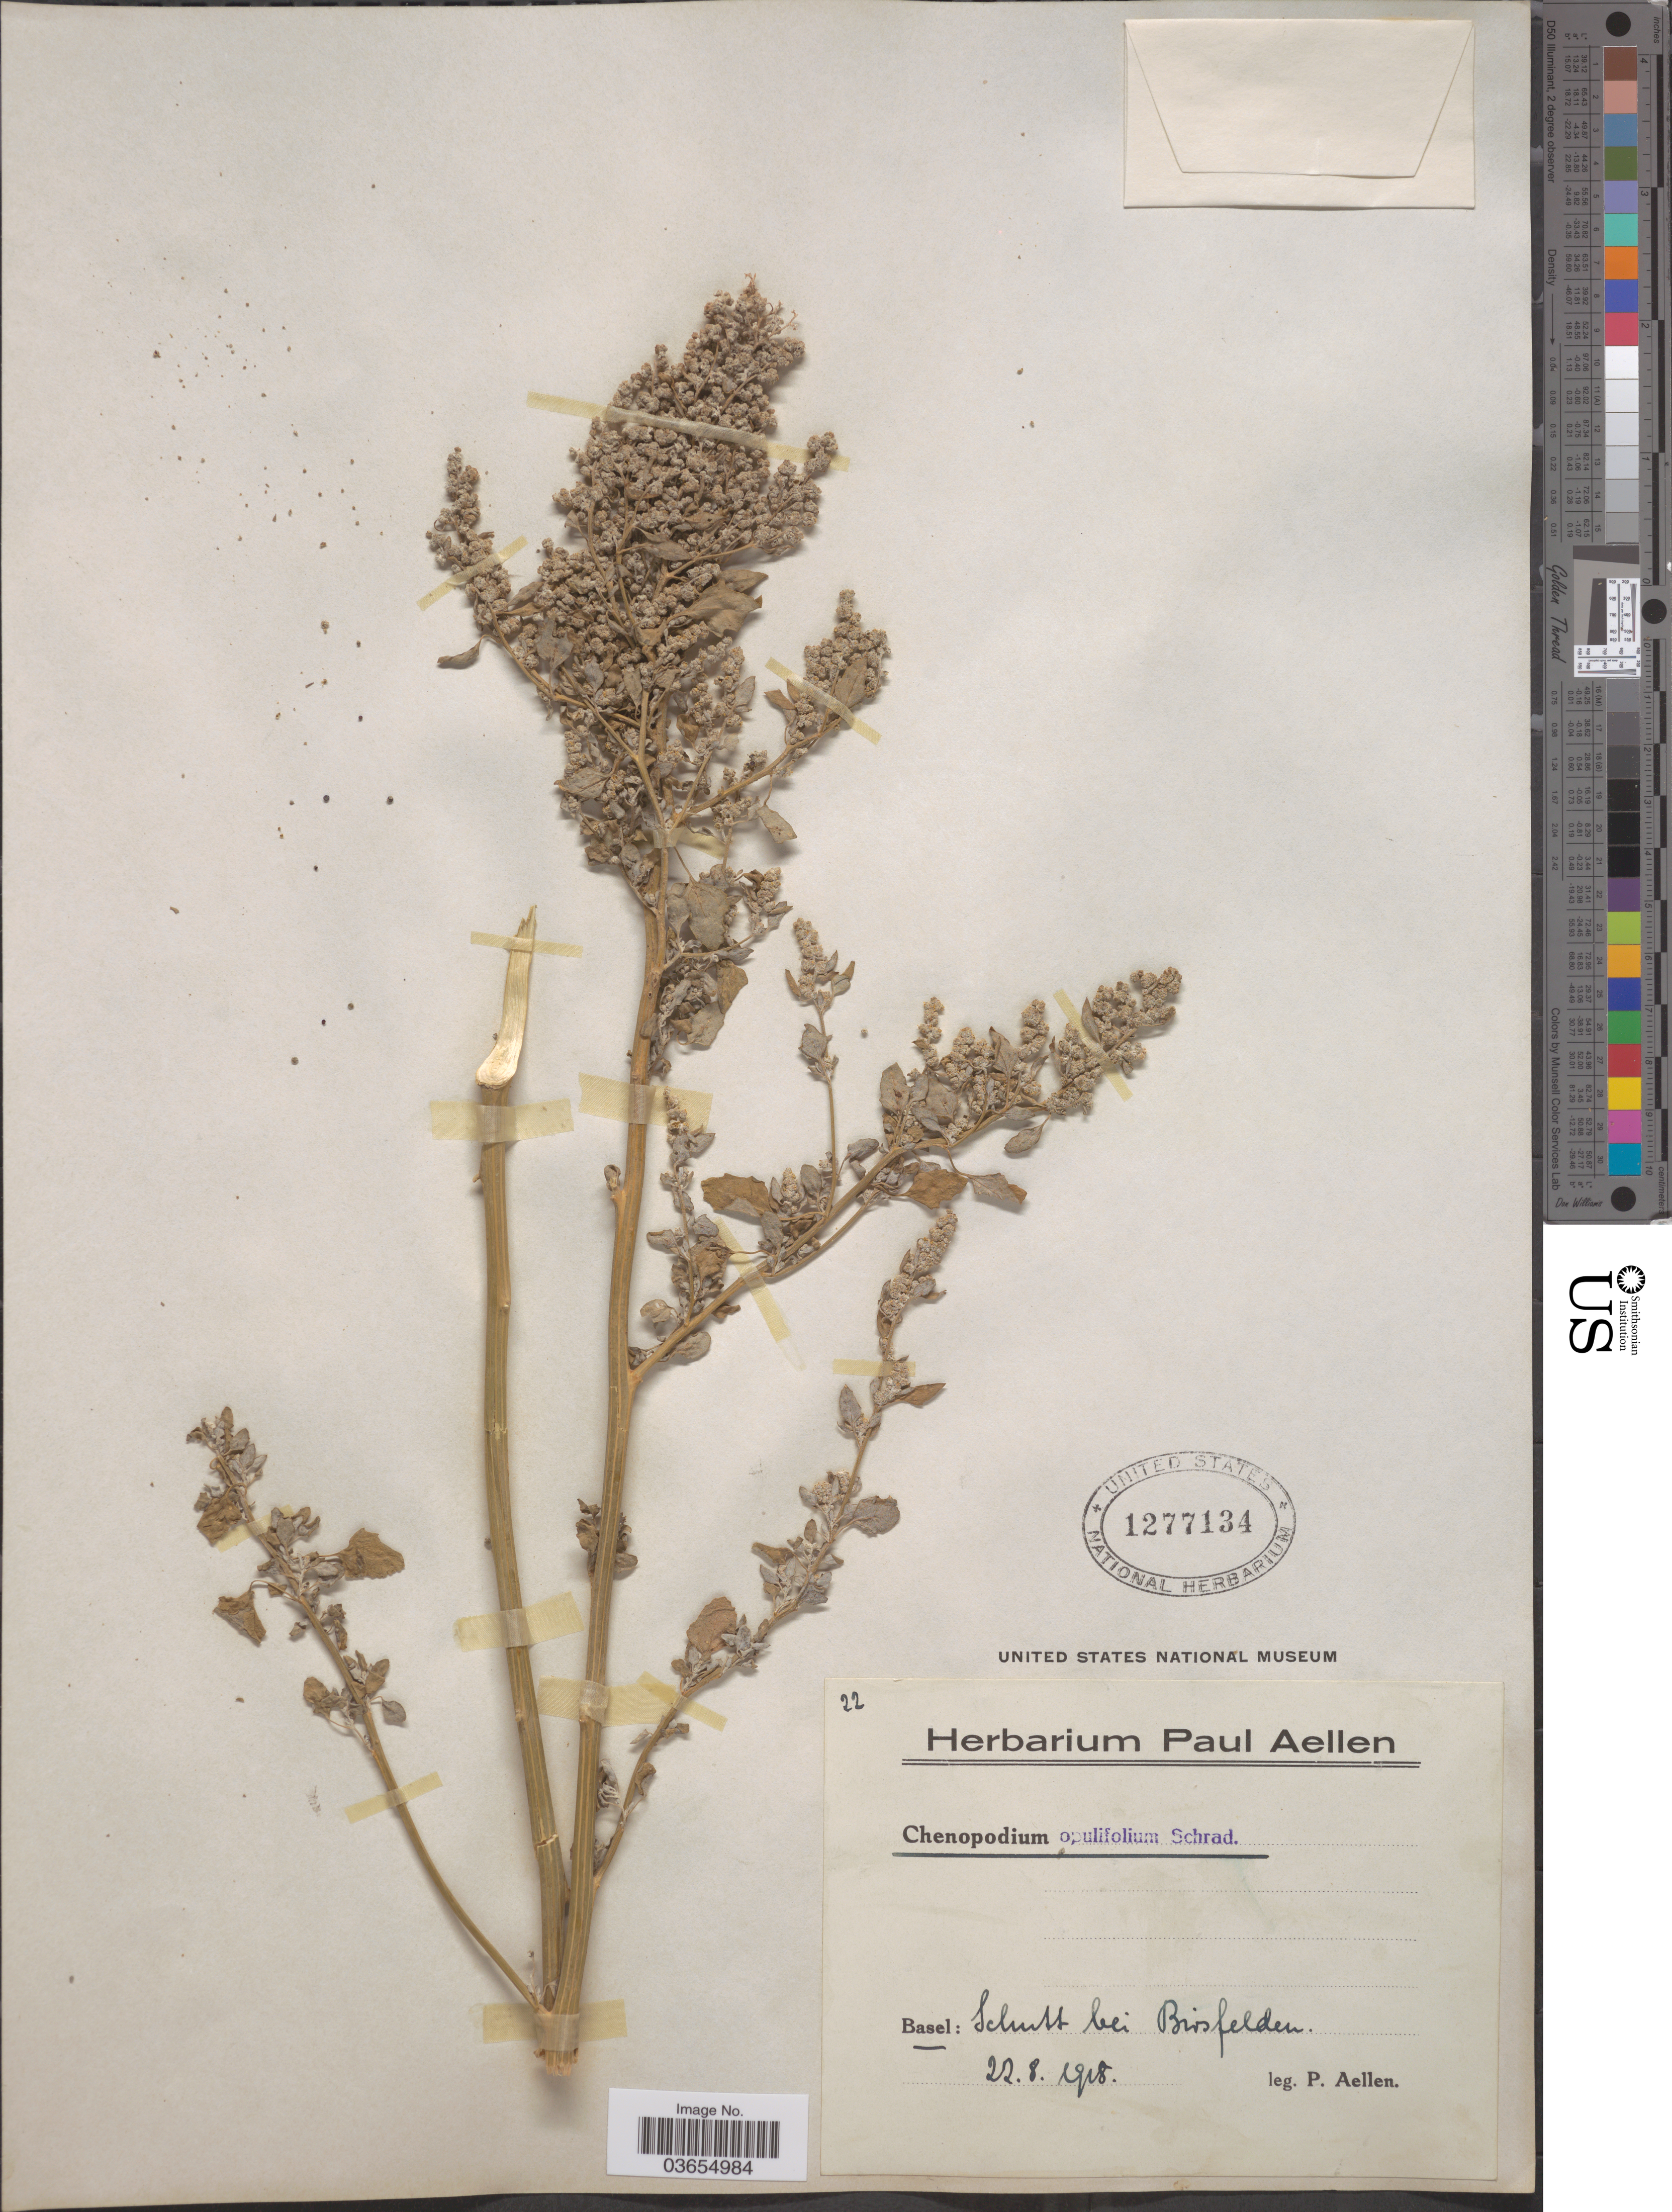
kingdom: Plantae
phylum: Tracheophyta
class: Magnoliopsida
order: Caryophyllales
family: Amaranthaceae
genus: Chenopodium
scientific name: Chenopodium opulifolium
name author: Schrad. ex W.D.J. Koch & Ziz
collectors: P. Aellen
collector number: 22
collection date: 1918-08-22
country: Switzerland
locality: Basel: Schutt bei Brisfelden.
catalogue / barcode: US 1277134